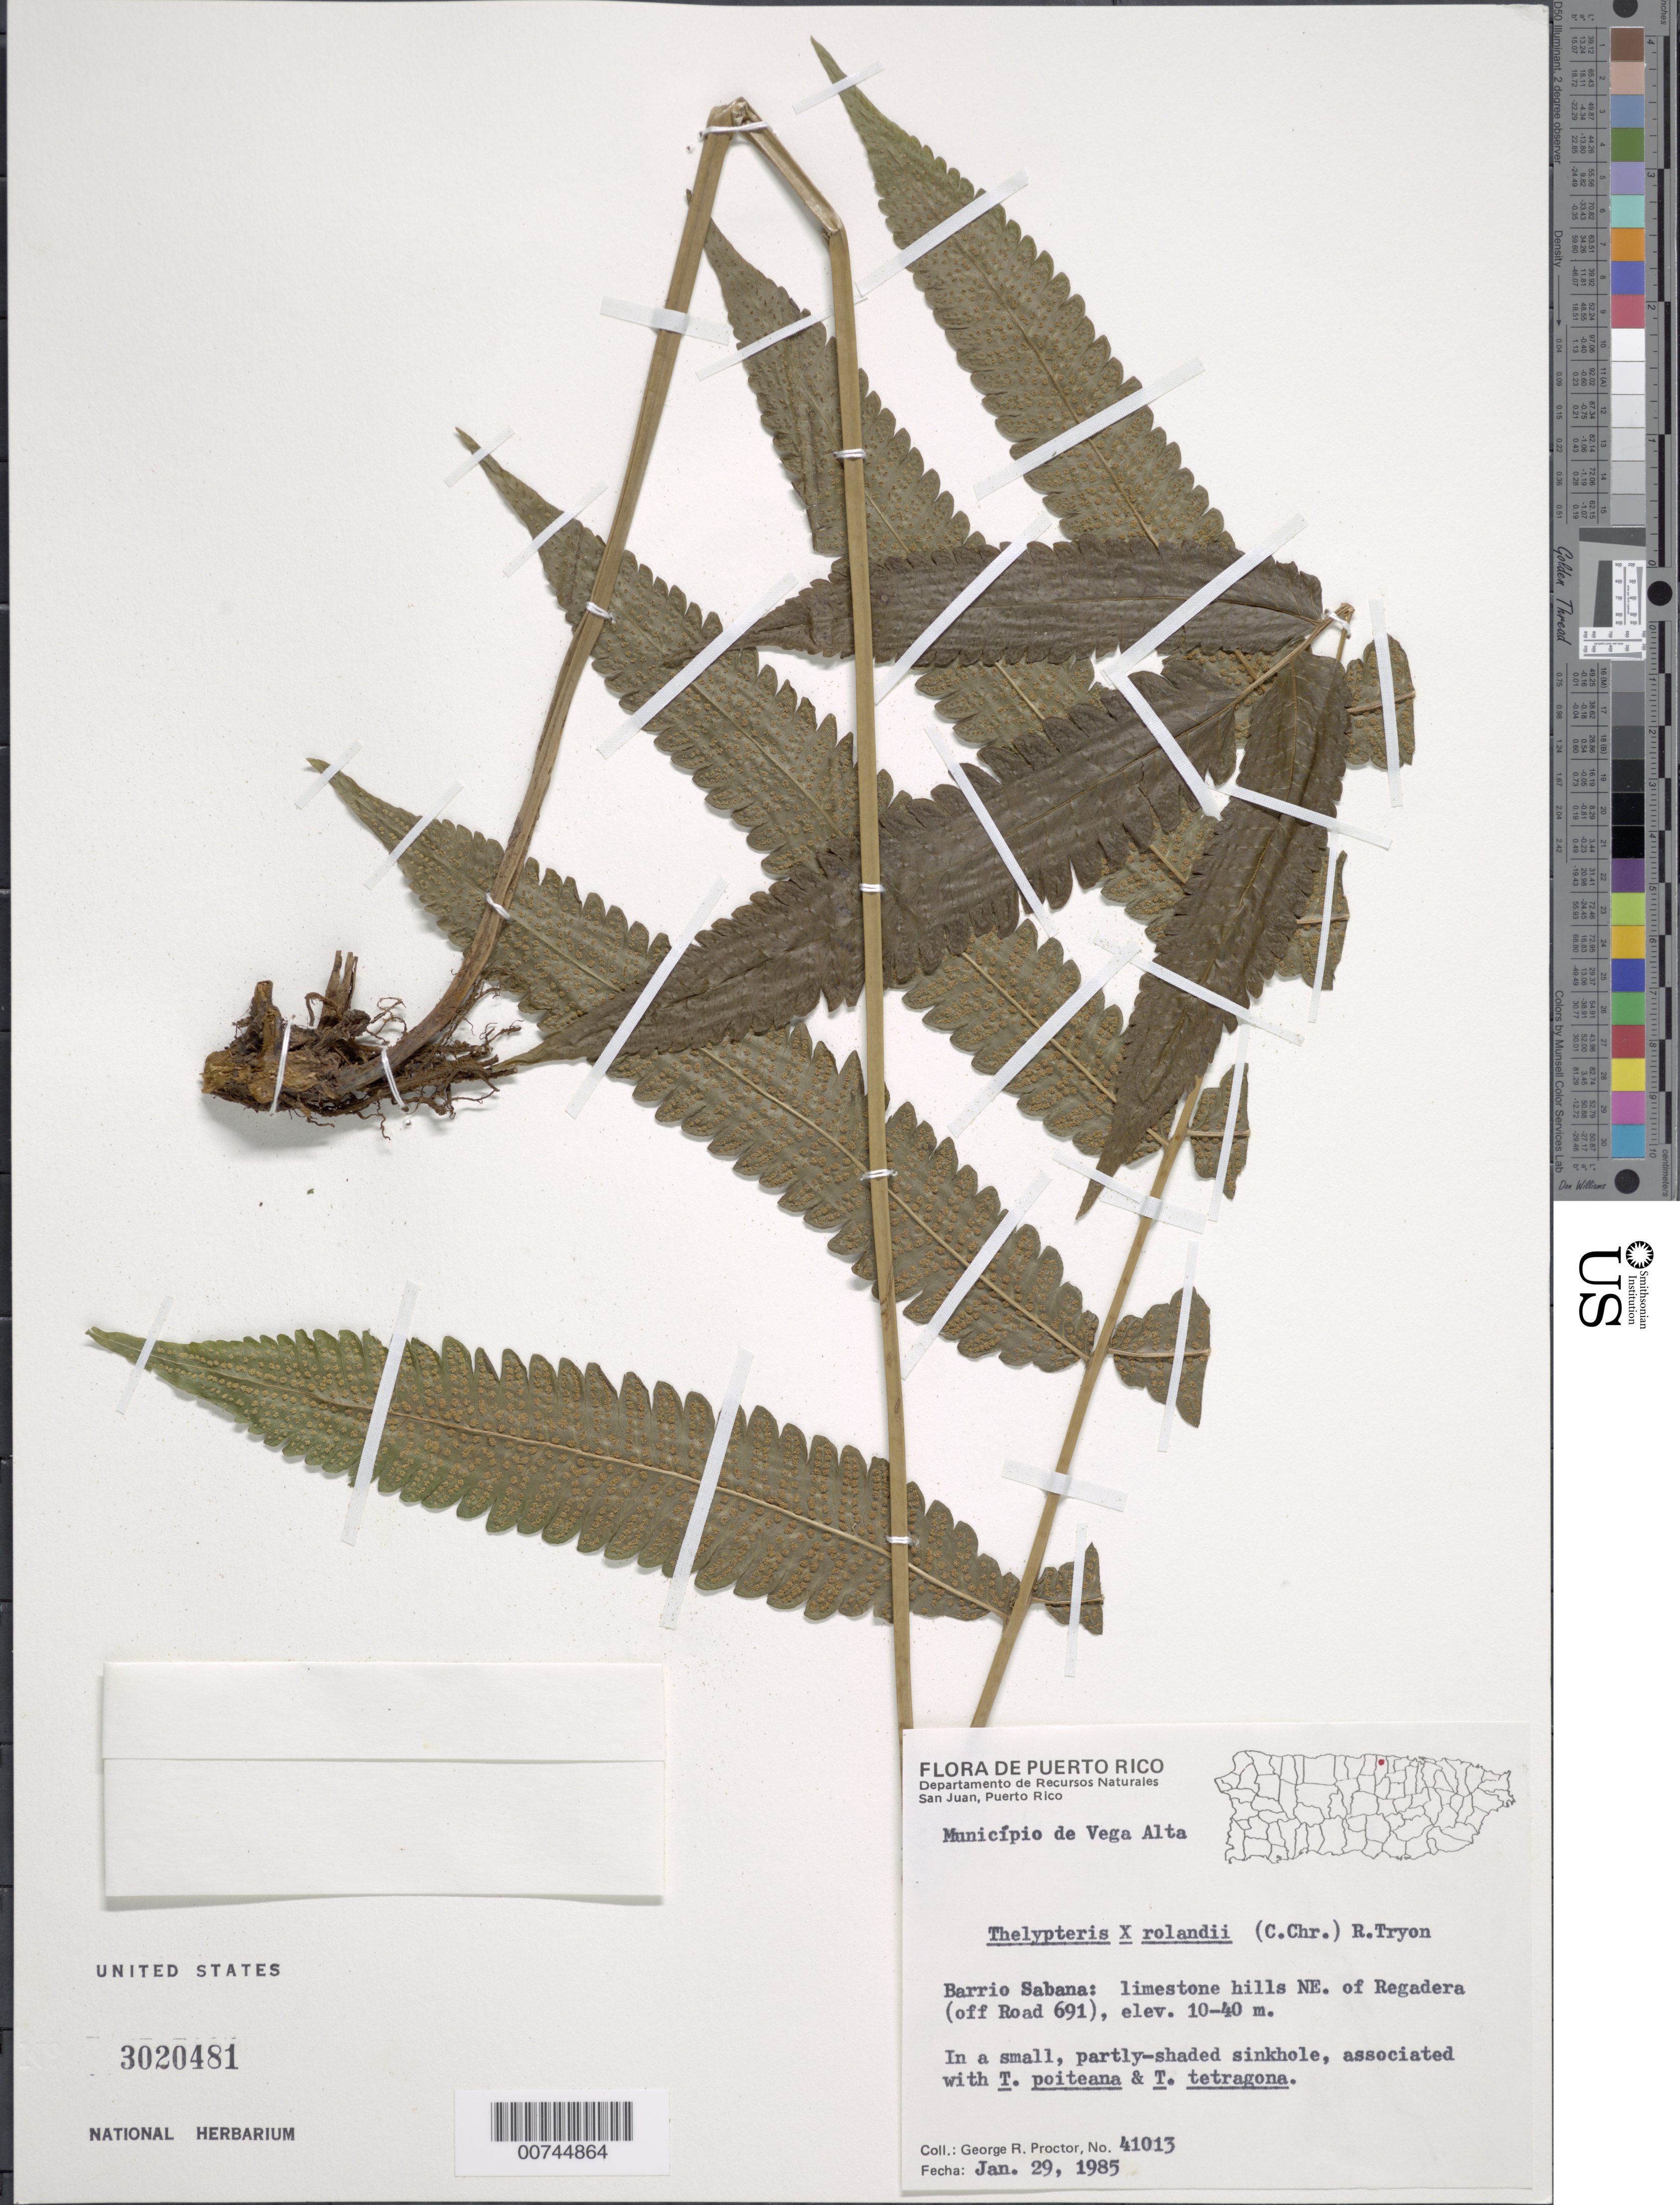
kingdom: Plantae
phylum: Tracheophyta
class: Polypodiopsida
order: Polypodiales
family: Thelypteridaceae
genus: Goniopteris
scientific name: Goniopteris rolandii (C. Chr.) comb. nov., ined 2015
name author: (C. Chr.)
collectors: G. R. Proctor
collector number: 41013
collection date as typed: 29 Jan 1985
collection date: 1985-01-29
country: Puerto Rico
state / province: Vega Alta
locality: Barrio Sabana: Limestone hills NE of Regadera (off Road 691). Municipio de Vega Alta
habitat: In a small, partly-shaded sinkhole, associated with T. poiteana & T. tetragona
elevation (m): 10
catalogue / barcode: US 3020481